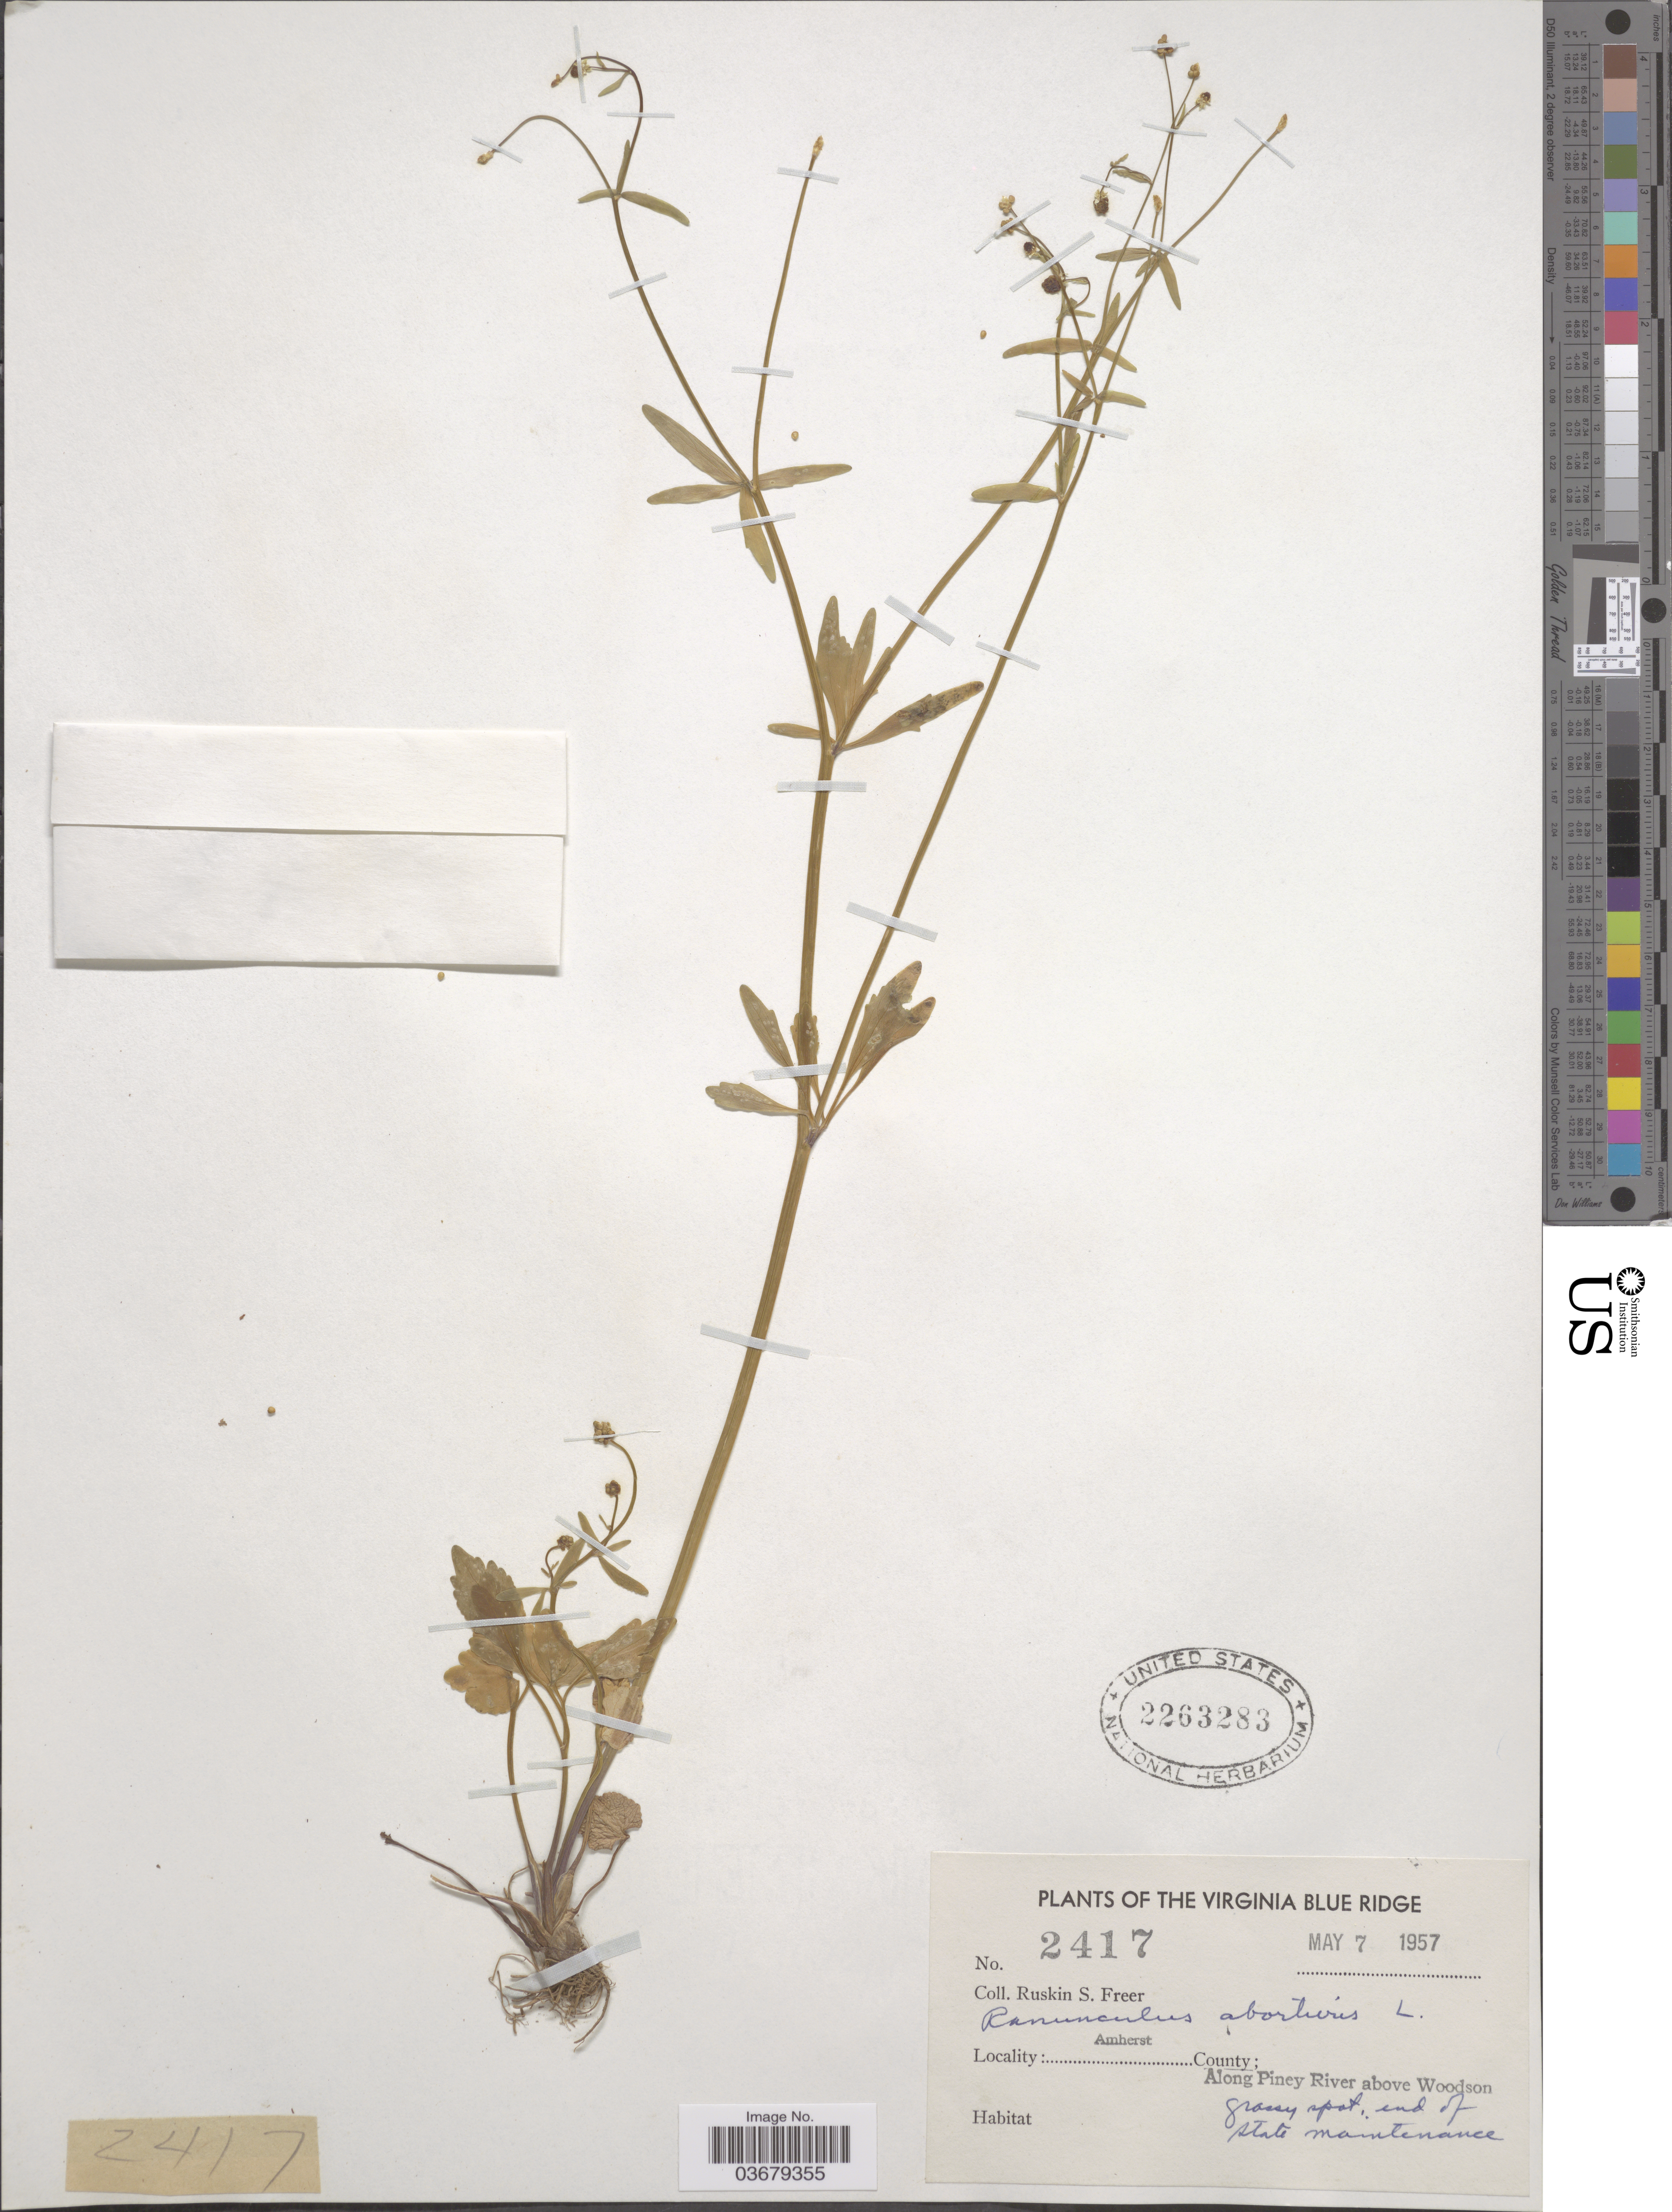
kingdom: Plantae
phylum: Tracheophyta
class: Magnoliopsida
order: Ranunculales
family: Ranunculaceae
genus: Ranunculus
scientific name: Ranunculus abortivus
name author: L.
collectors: R. Freer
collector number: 2417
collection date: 1957-05-07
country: United States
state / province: Virginia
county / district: Amherst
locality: The Virginia Blue Ridge. Amherst County; Along Piney River above Woodson, grassy spot, end of State Maintenance.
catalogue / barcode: US 2263283